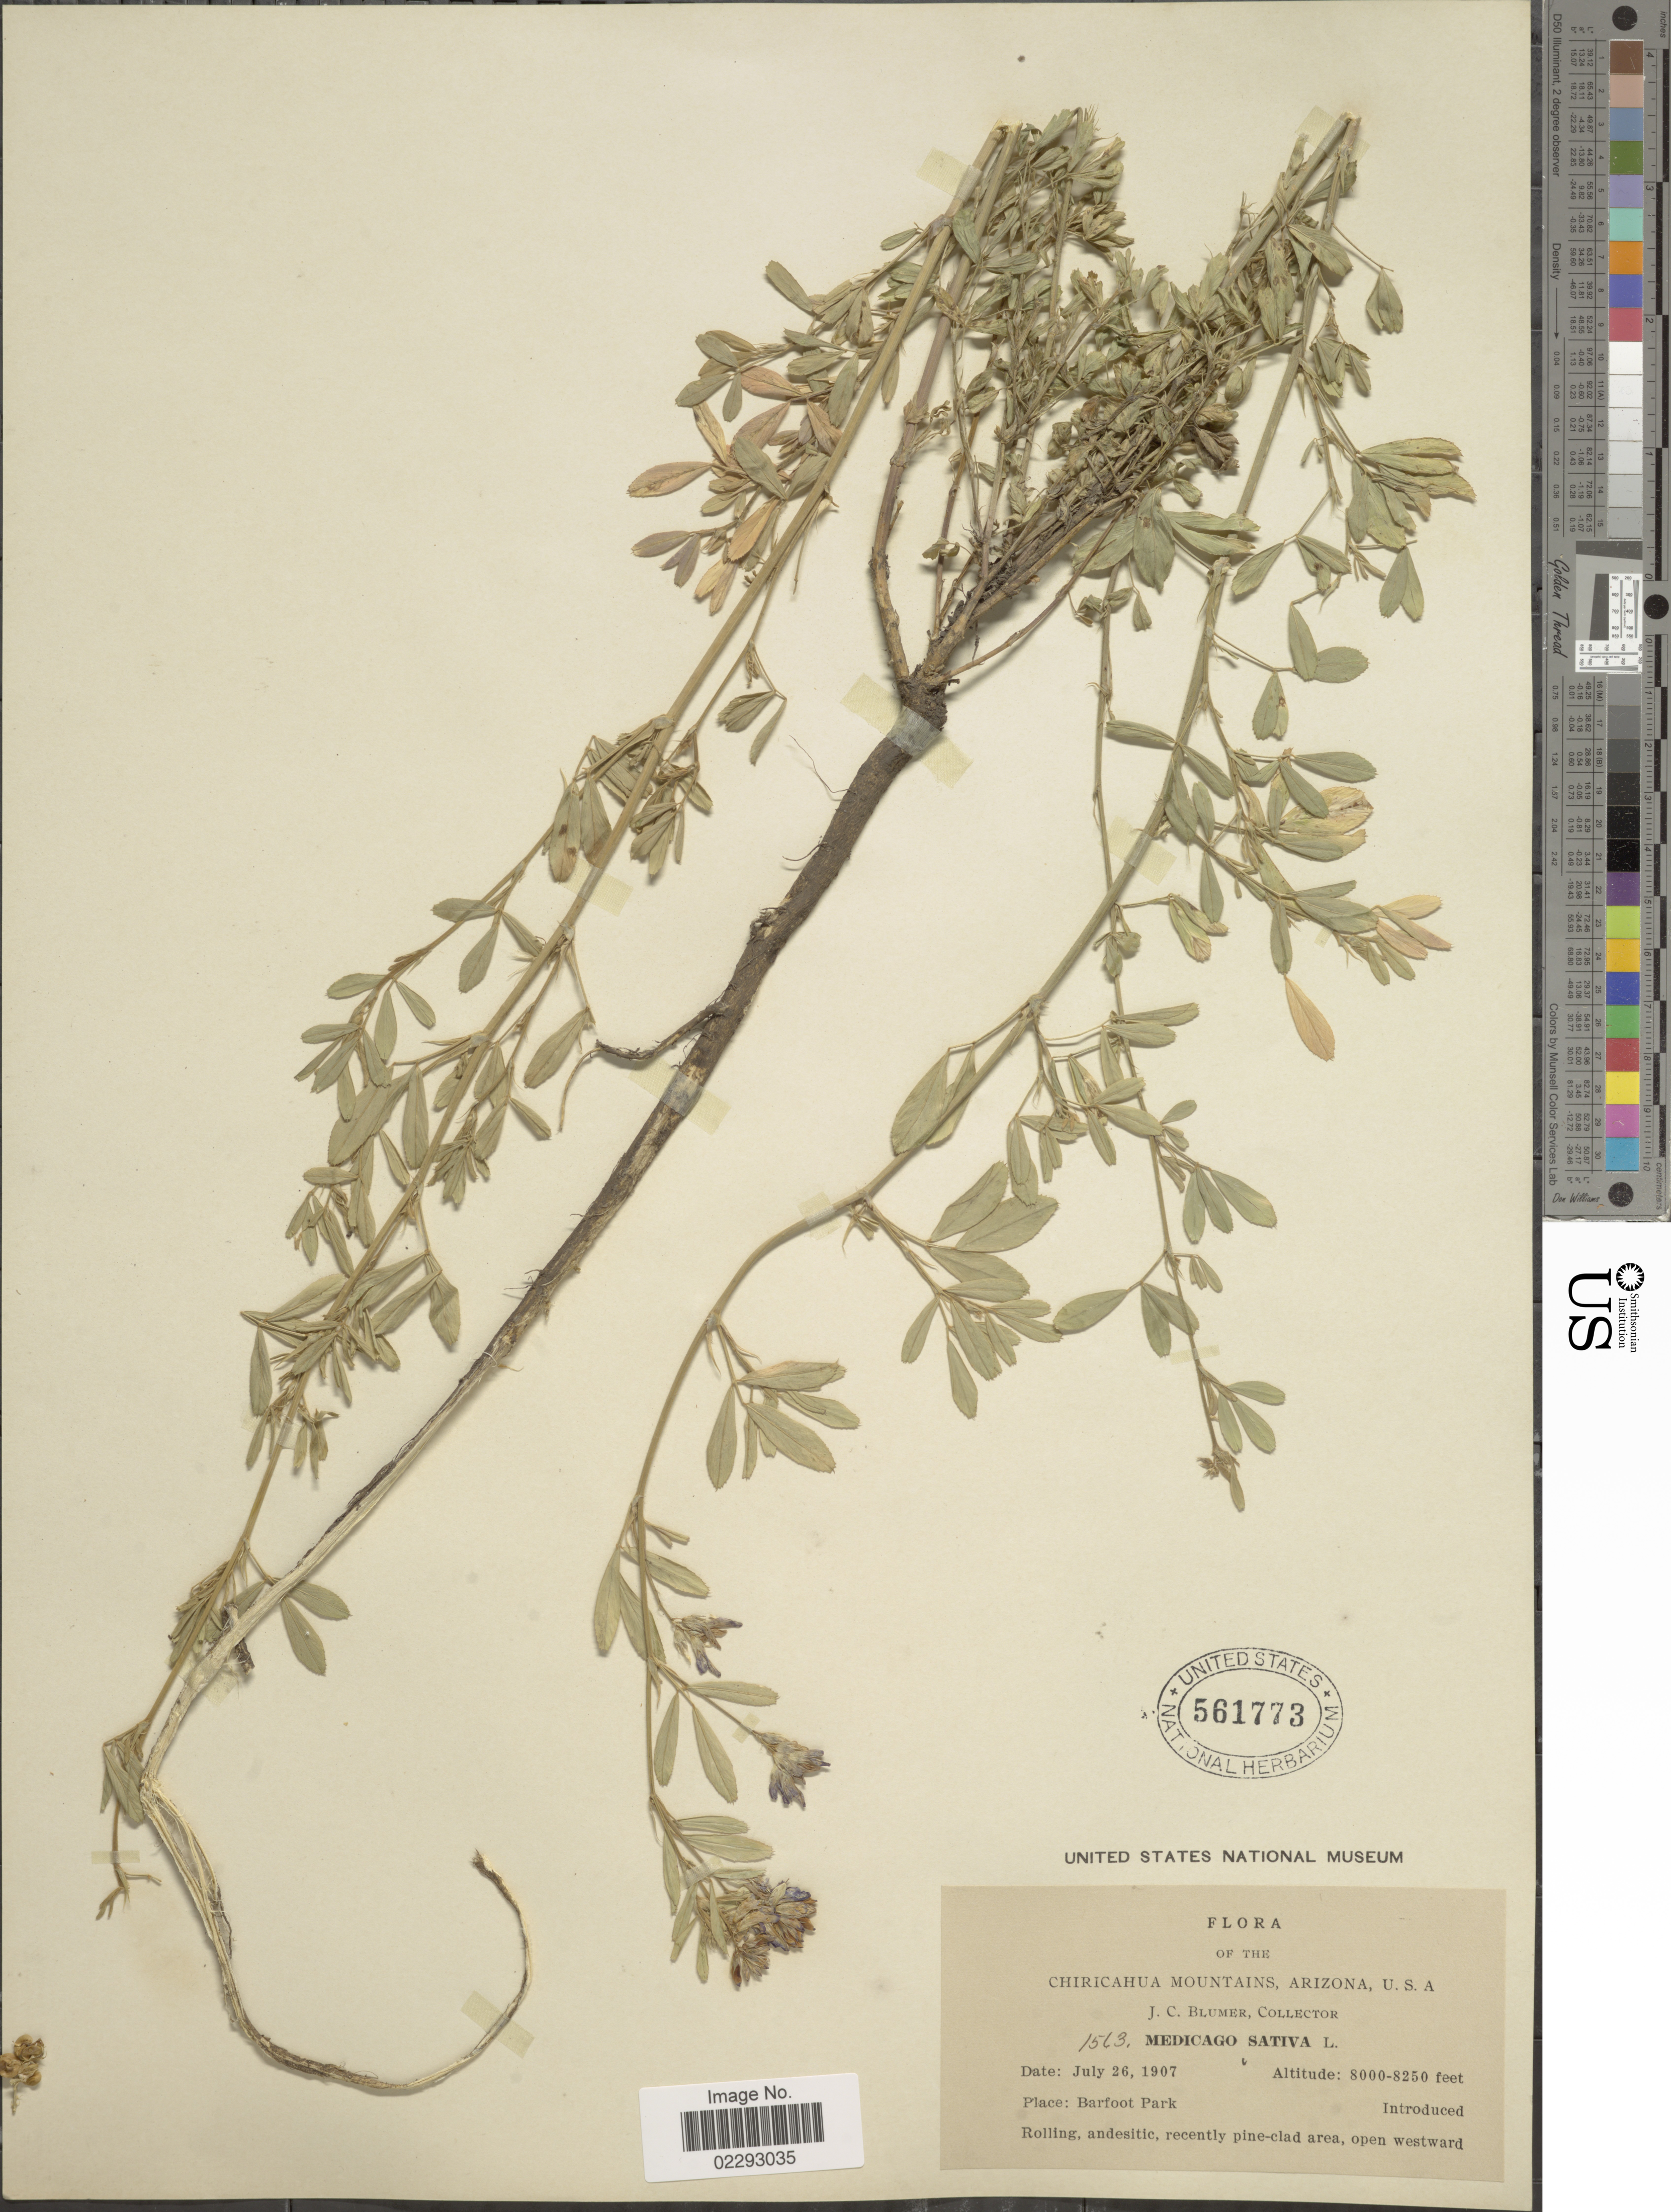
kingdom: Plantae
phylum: Tracheophyta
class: Magnoliopsida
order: Fabales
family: Fabaceae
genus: Medicago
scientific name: Medicago sativa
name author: L.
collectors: J. C. Blumer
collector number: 1563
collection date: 1907-07-26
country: United States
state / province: Arizona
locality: Barfoot Park, Chiricahua Mountains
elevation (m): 2438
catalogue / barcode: US 561773